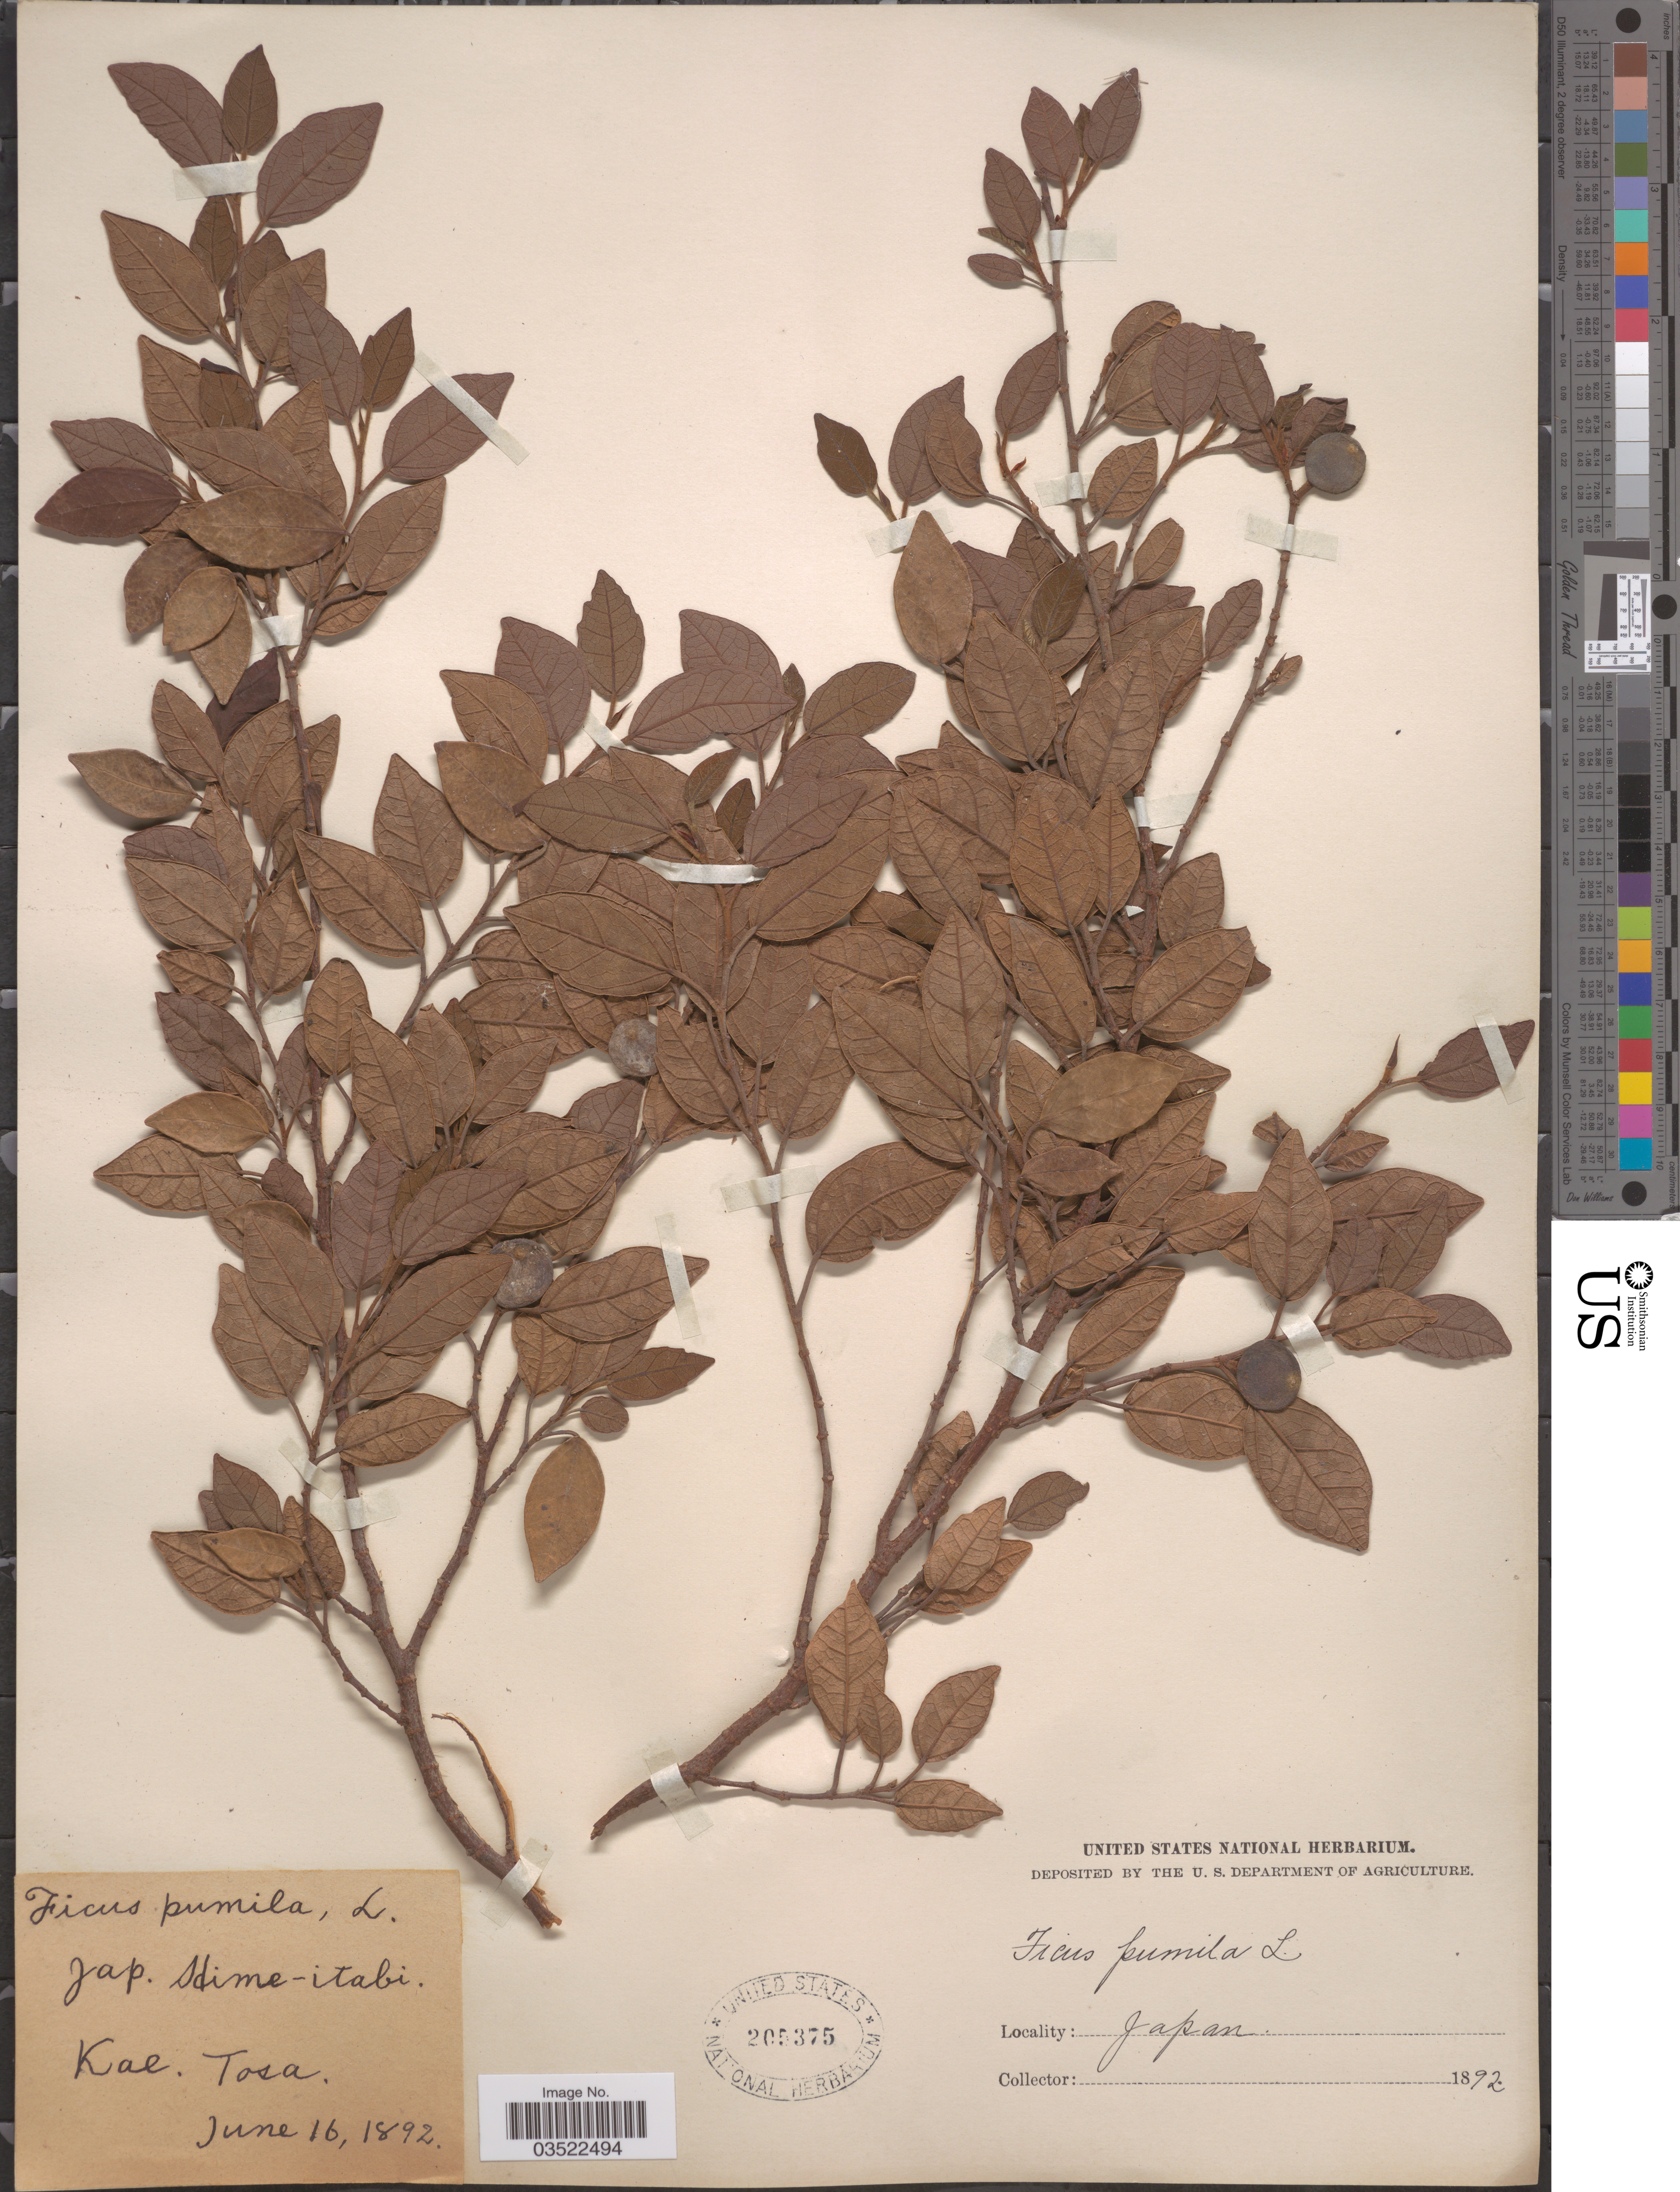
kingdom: Plantae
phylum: Tracheophyta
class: Magnoliopsida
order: Rosales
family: Moraceae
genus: Ficus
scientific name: Ficus pumila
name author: L.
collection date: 1892-06-16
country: Japan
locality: Kae. Tosa.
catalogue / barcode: US 205375